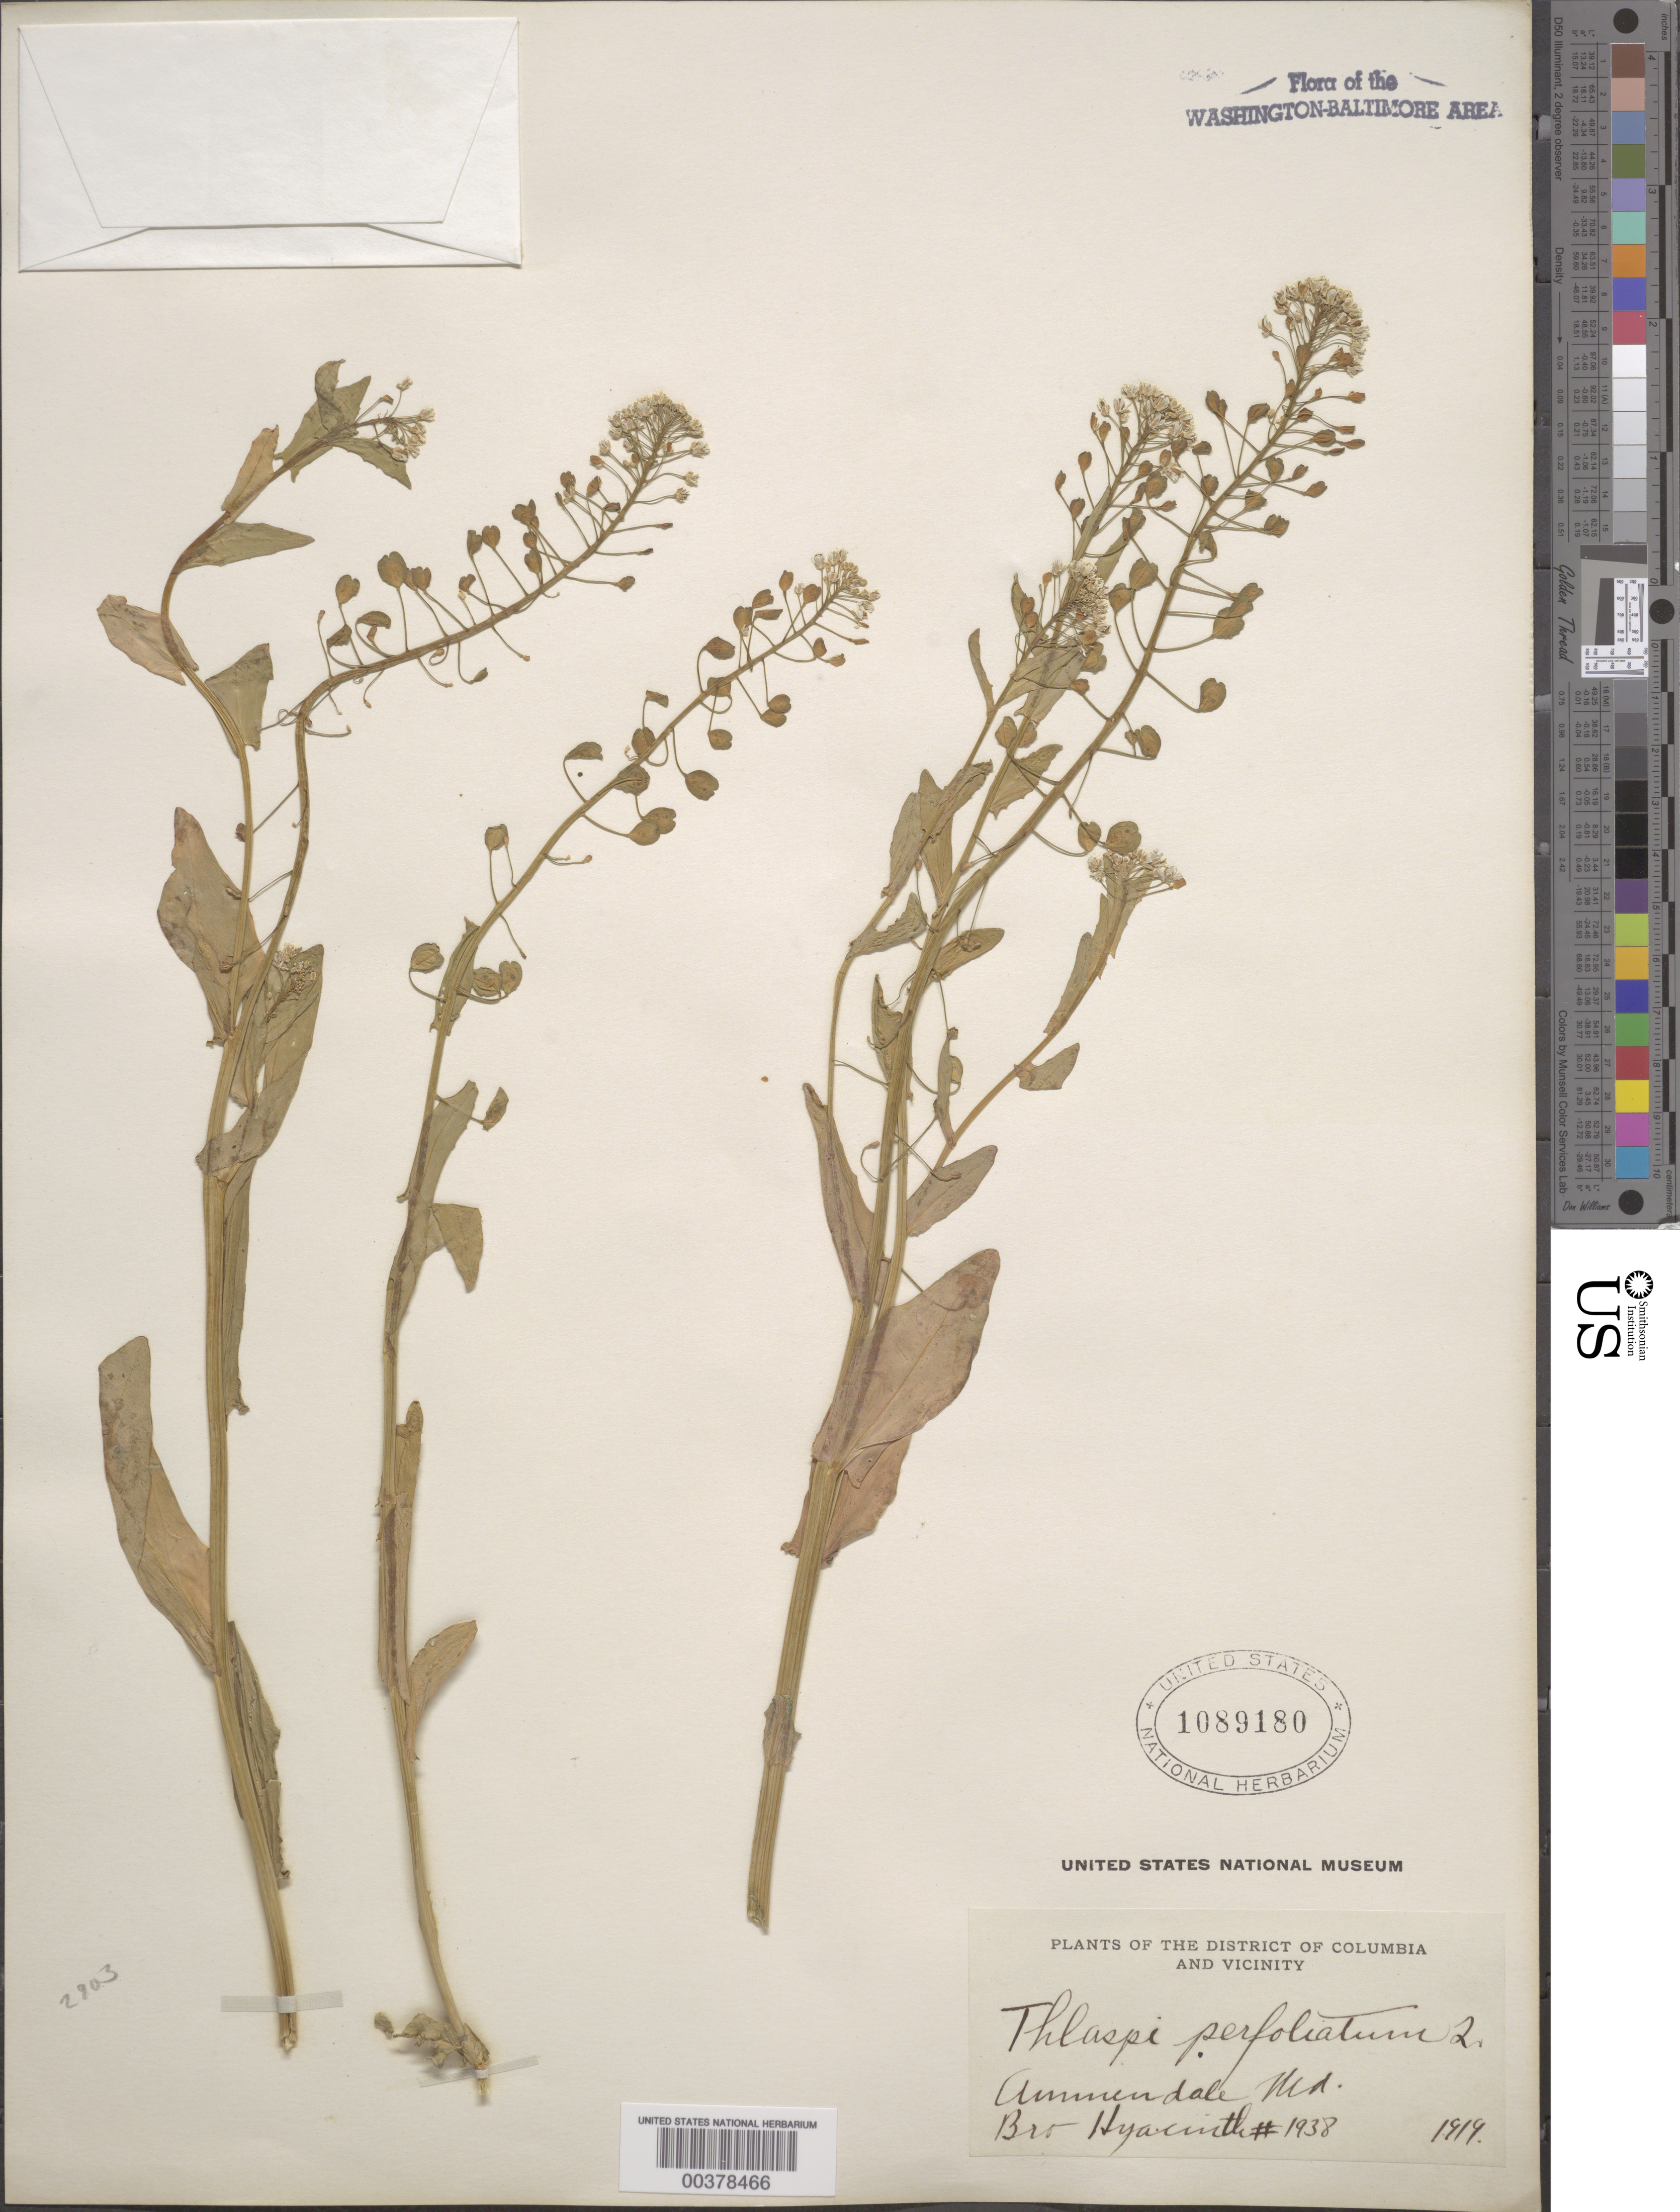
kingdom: Plantae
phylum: Tracheophyta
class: Magnoliopsida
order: Brassicales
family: Brassicaceae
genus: Thlaspi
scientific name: Thlaspi arvense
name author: L.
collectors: F. Hyacinth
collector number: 1938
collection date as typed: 1919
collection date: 1919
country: United States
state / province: Maryland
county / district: Prince George's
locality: Ammendale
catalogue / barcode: US 1089180